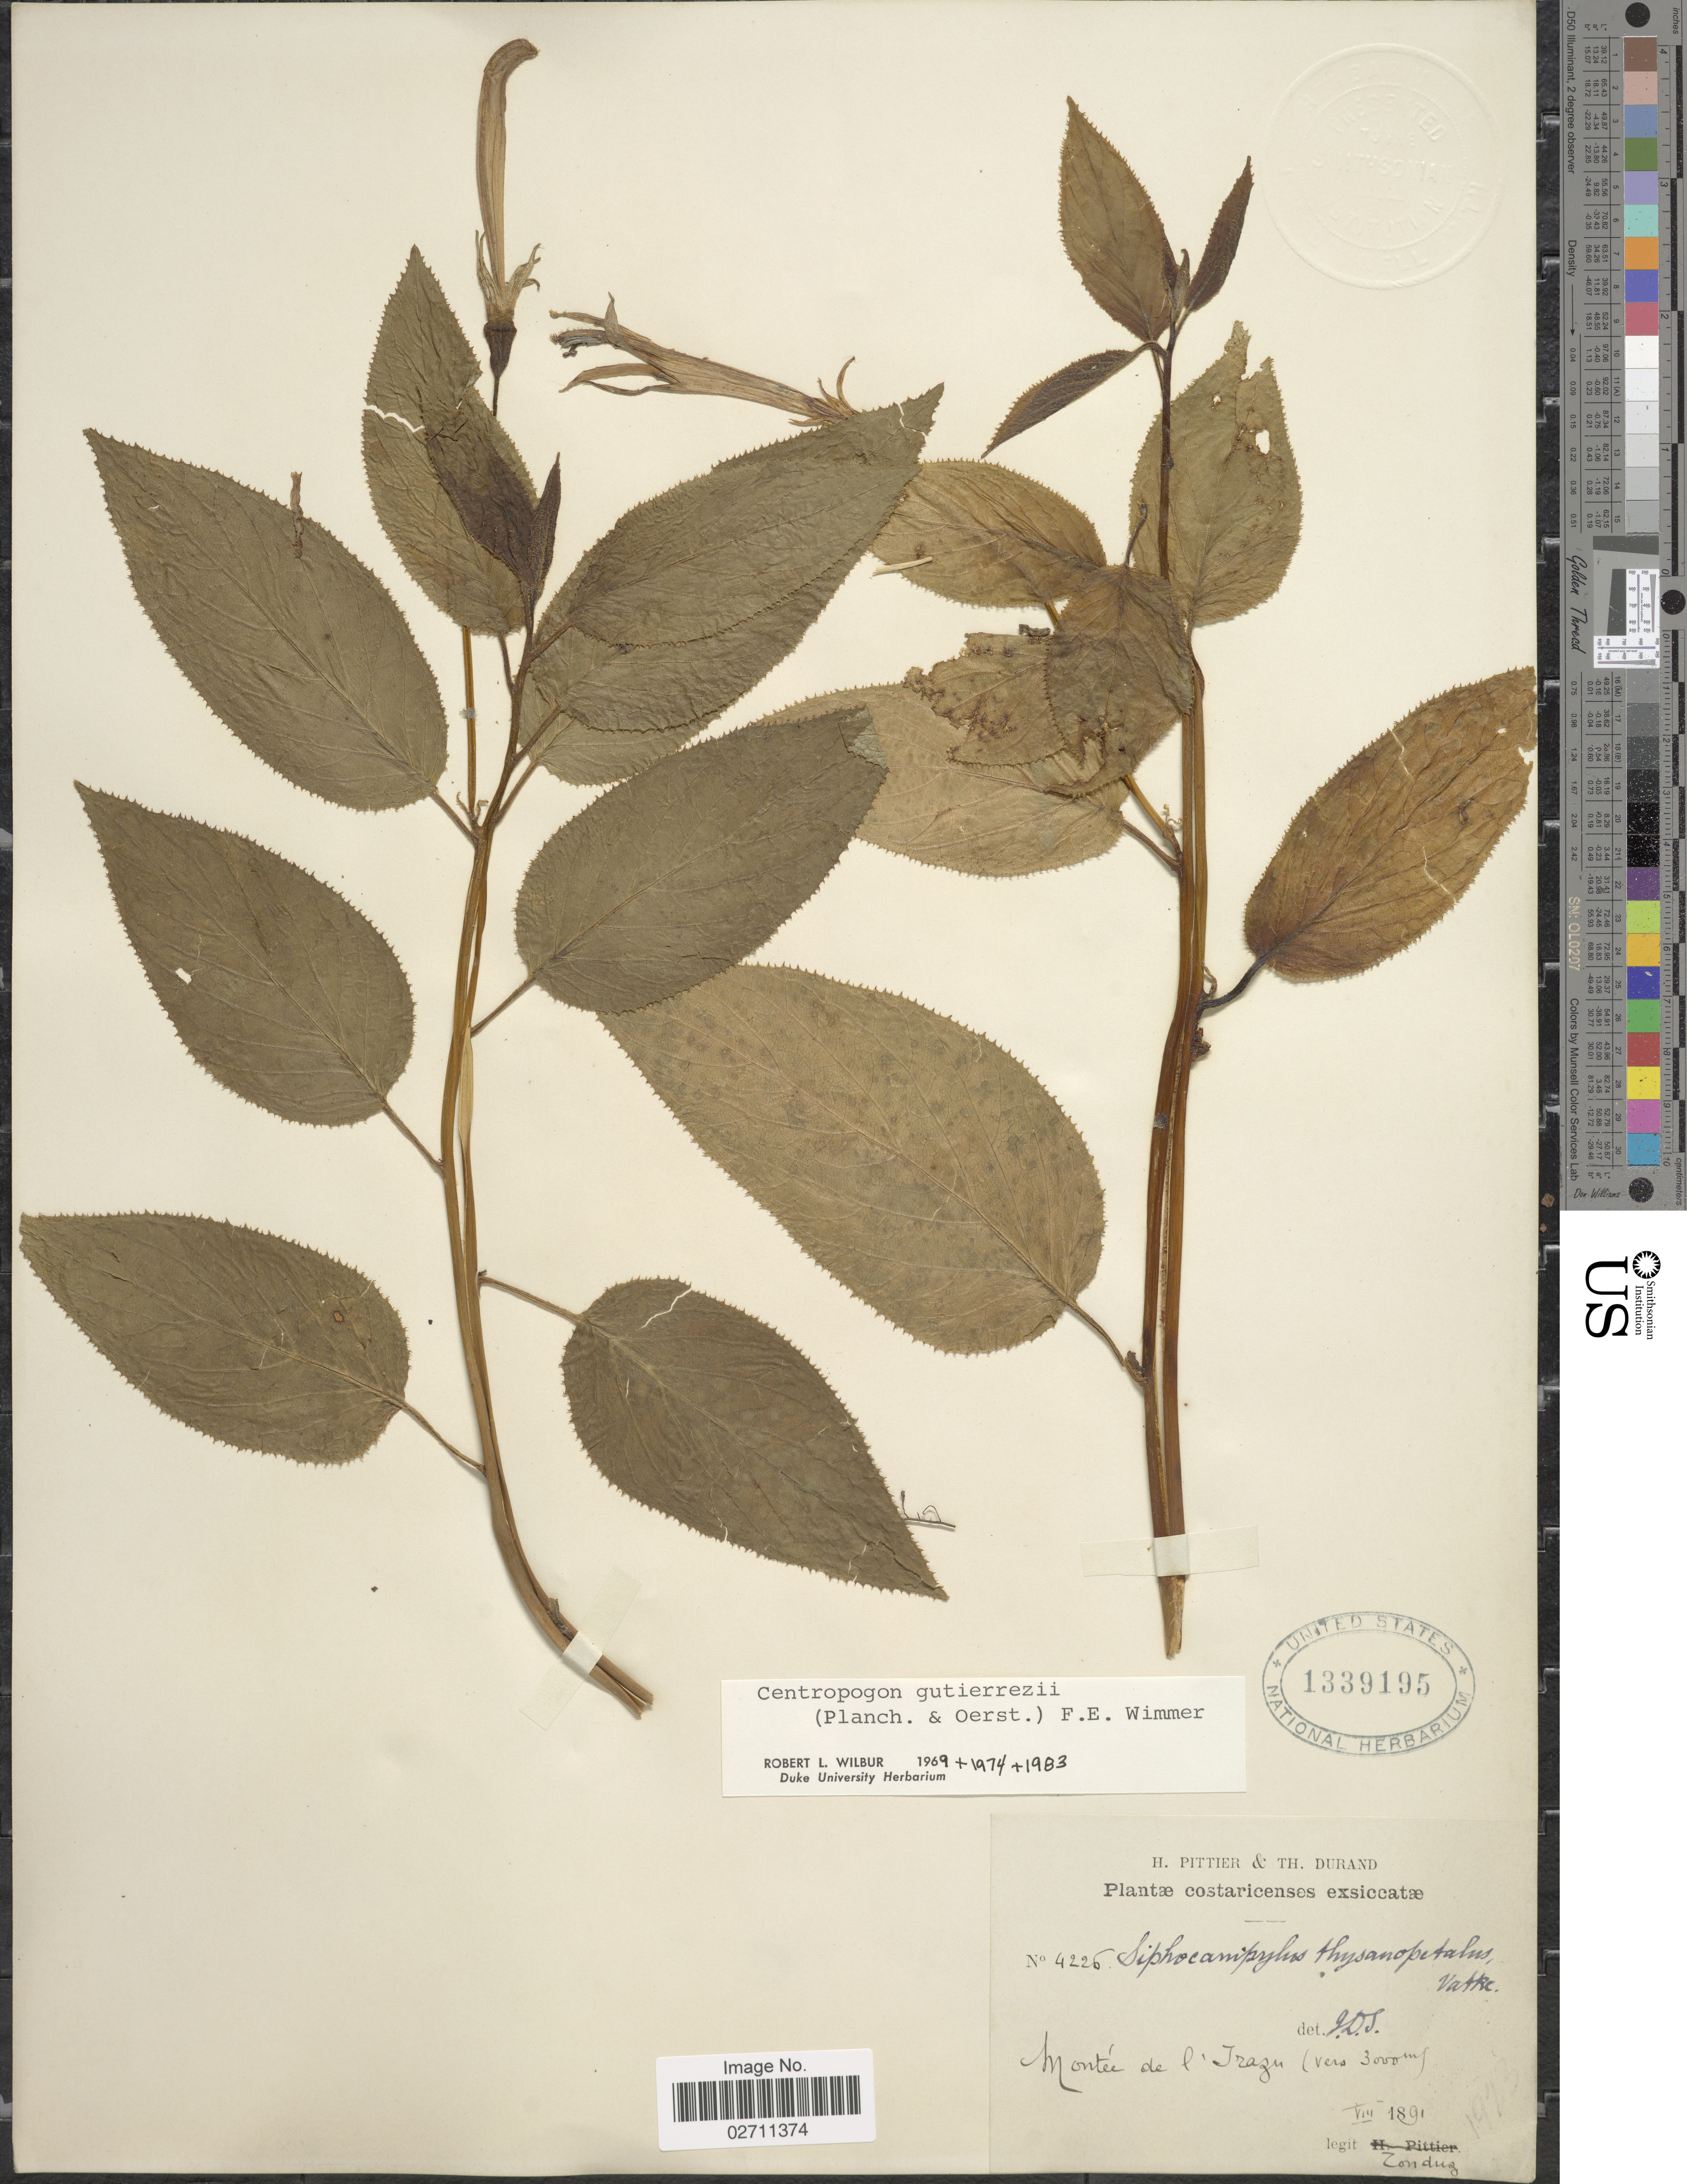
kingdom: Plantae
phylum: Tracheophyta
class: Magnoliopsida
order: Asterales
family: Campanulaceae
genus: Centropogon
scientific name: Centropogon gutierrezii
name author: (Planch. & Oerst.) E. Wimm.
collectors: A. Tonduz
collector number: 4226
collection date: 1891-08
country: Costa Rica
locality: Montee de l' Irazu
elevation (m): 3000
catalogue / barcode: US 1339195